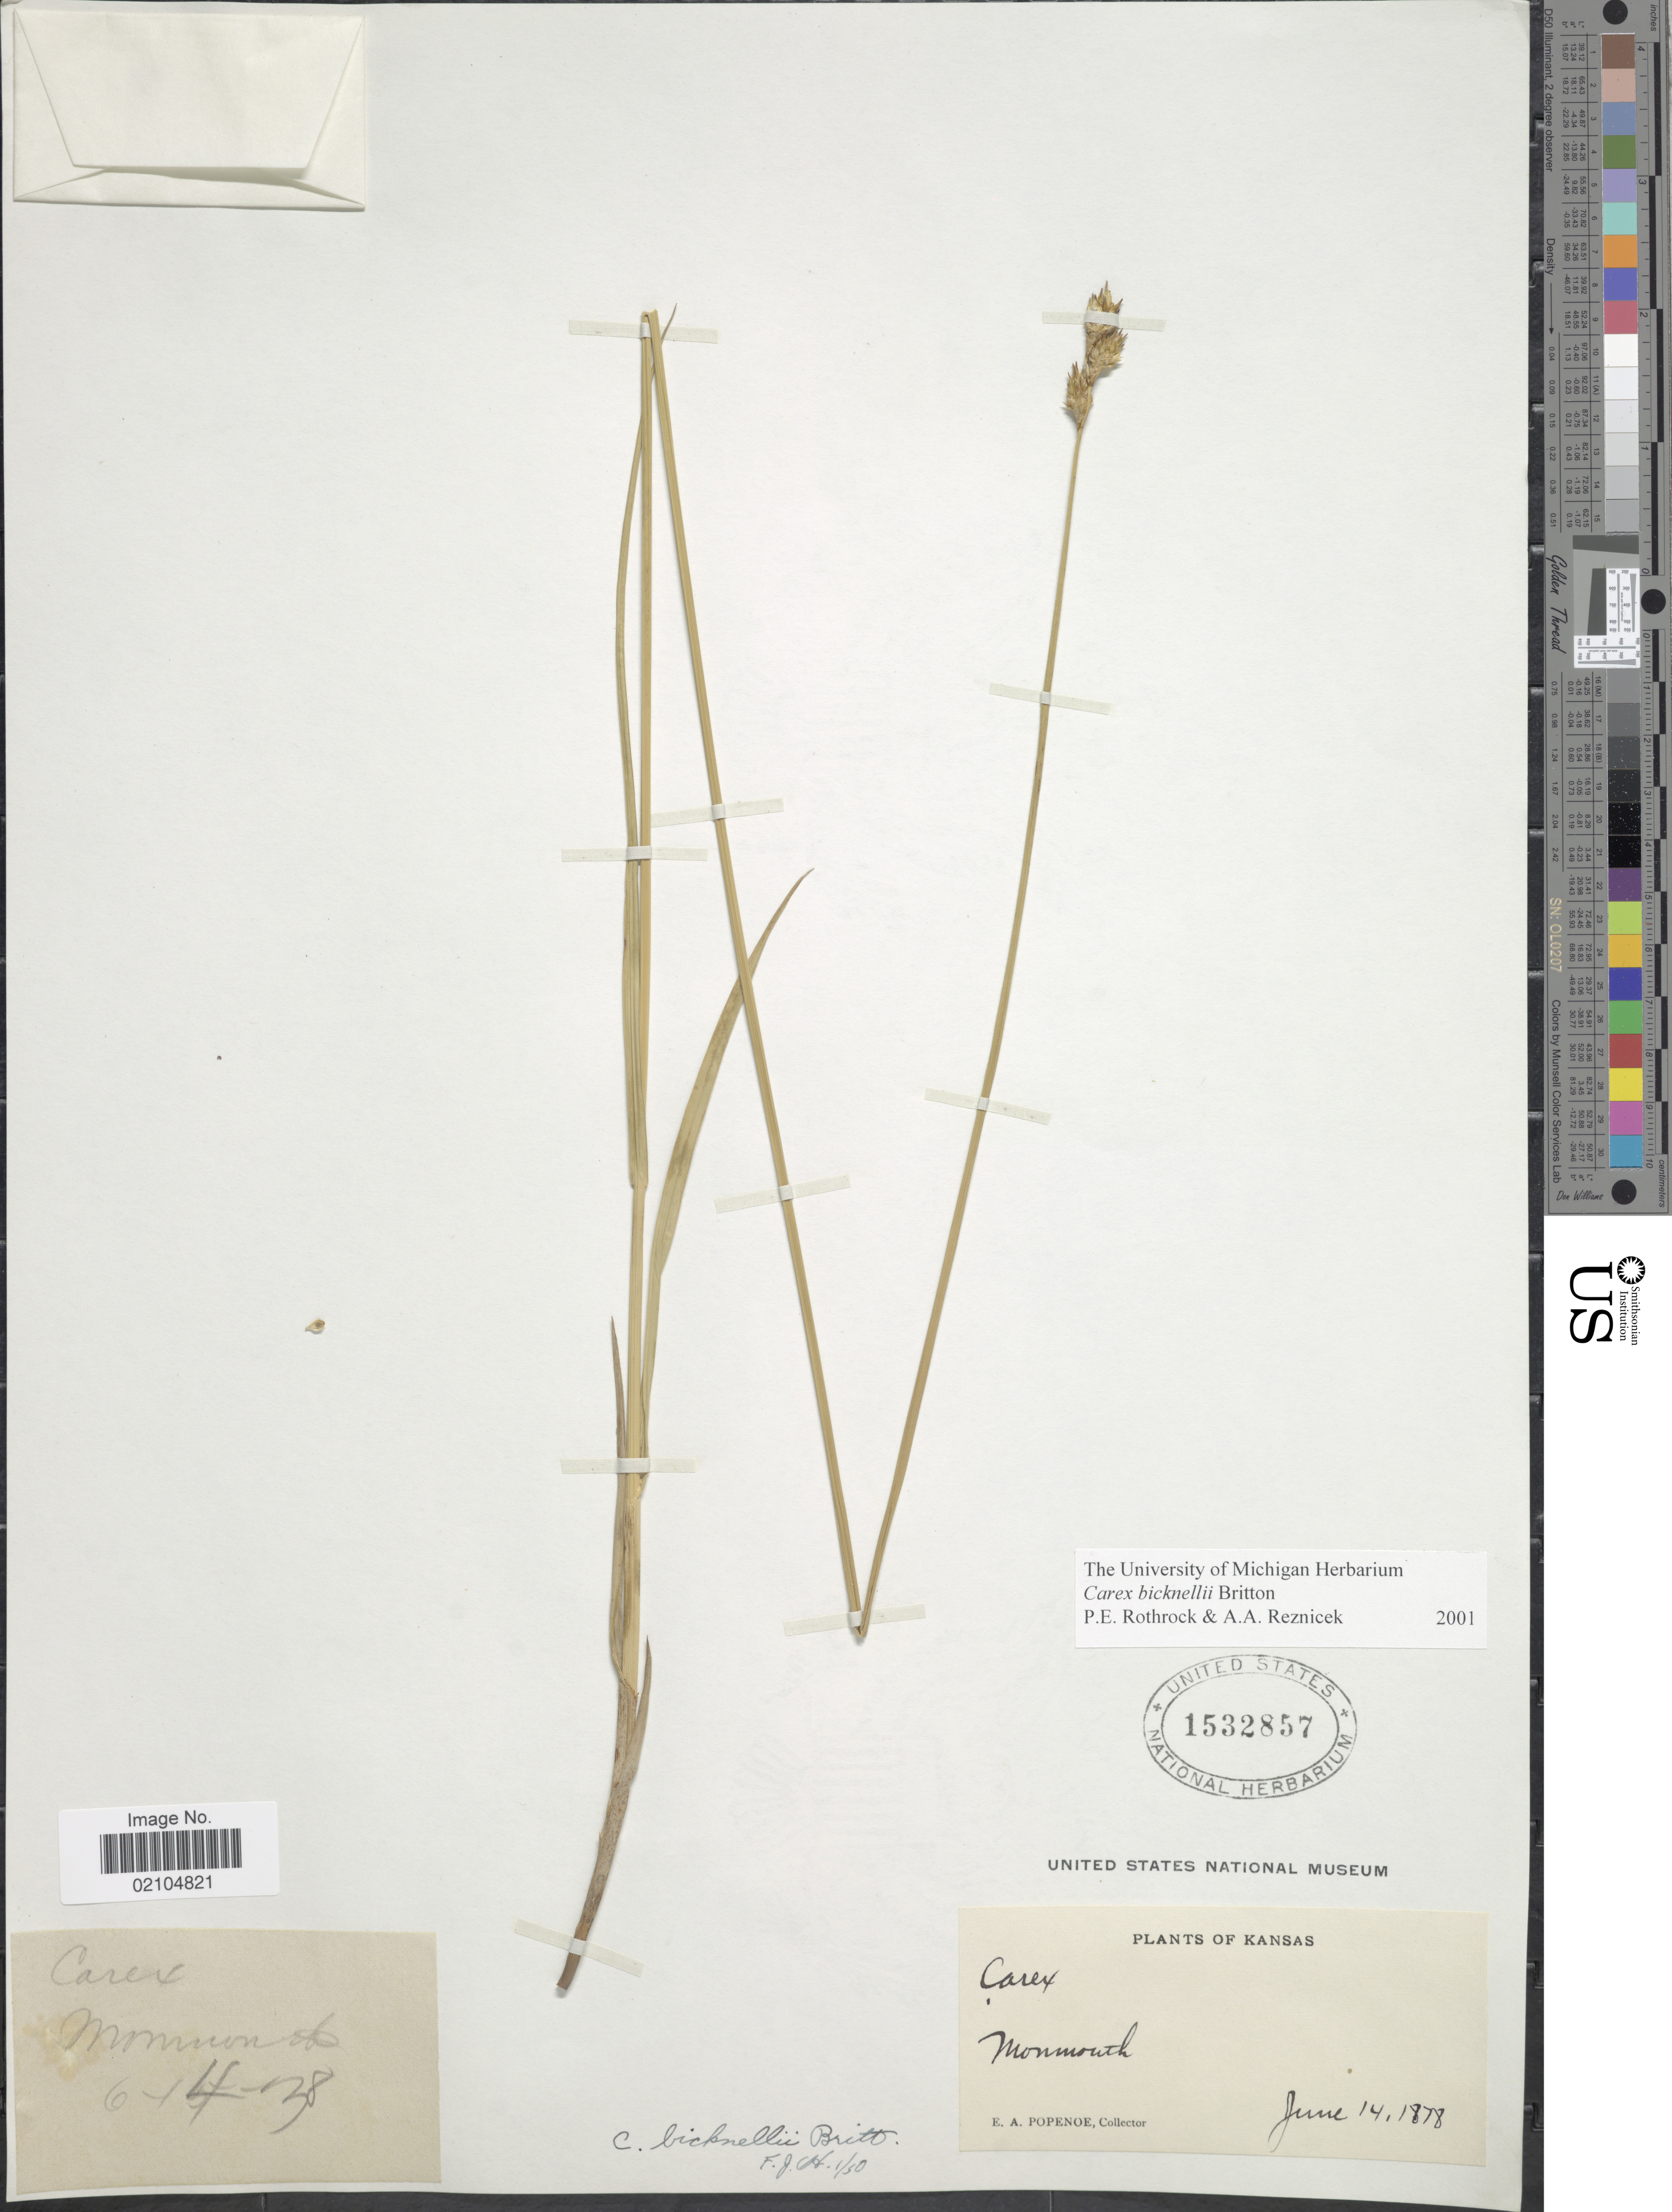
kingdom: Plantae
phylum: Tracheophyta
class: Liliopsida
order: Poales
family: Cyperaceae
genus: Carex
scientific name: Carex bicknellii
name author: Britton & A. Br.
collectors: E. A. Popenoe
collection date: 1878-06-14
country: United States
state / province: Kansas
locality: Monmouth.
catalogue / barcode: US 1532857